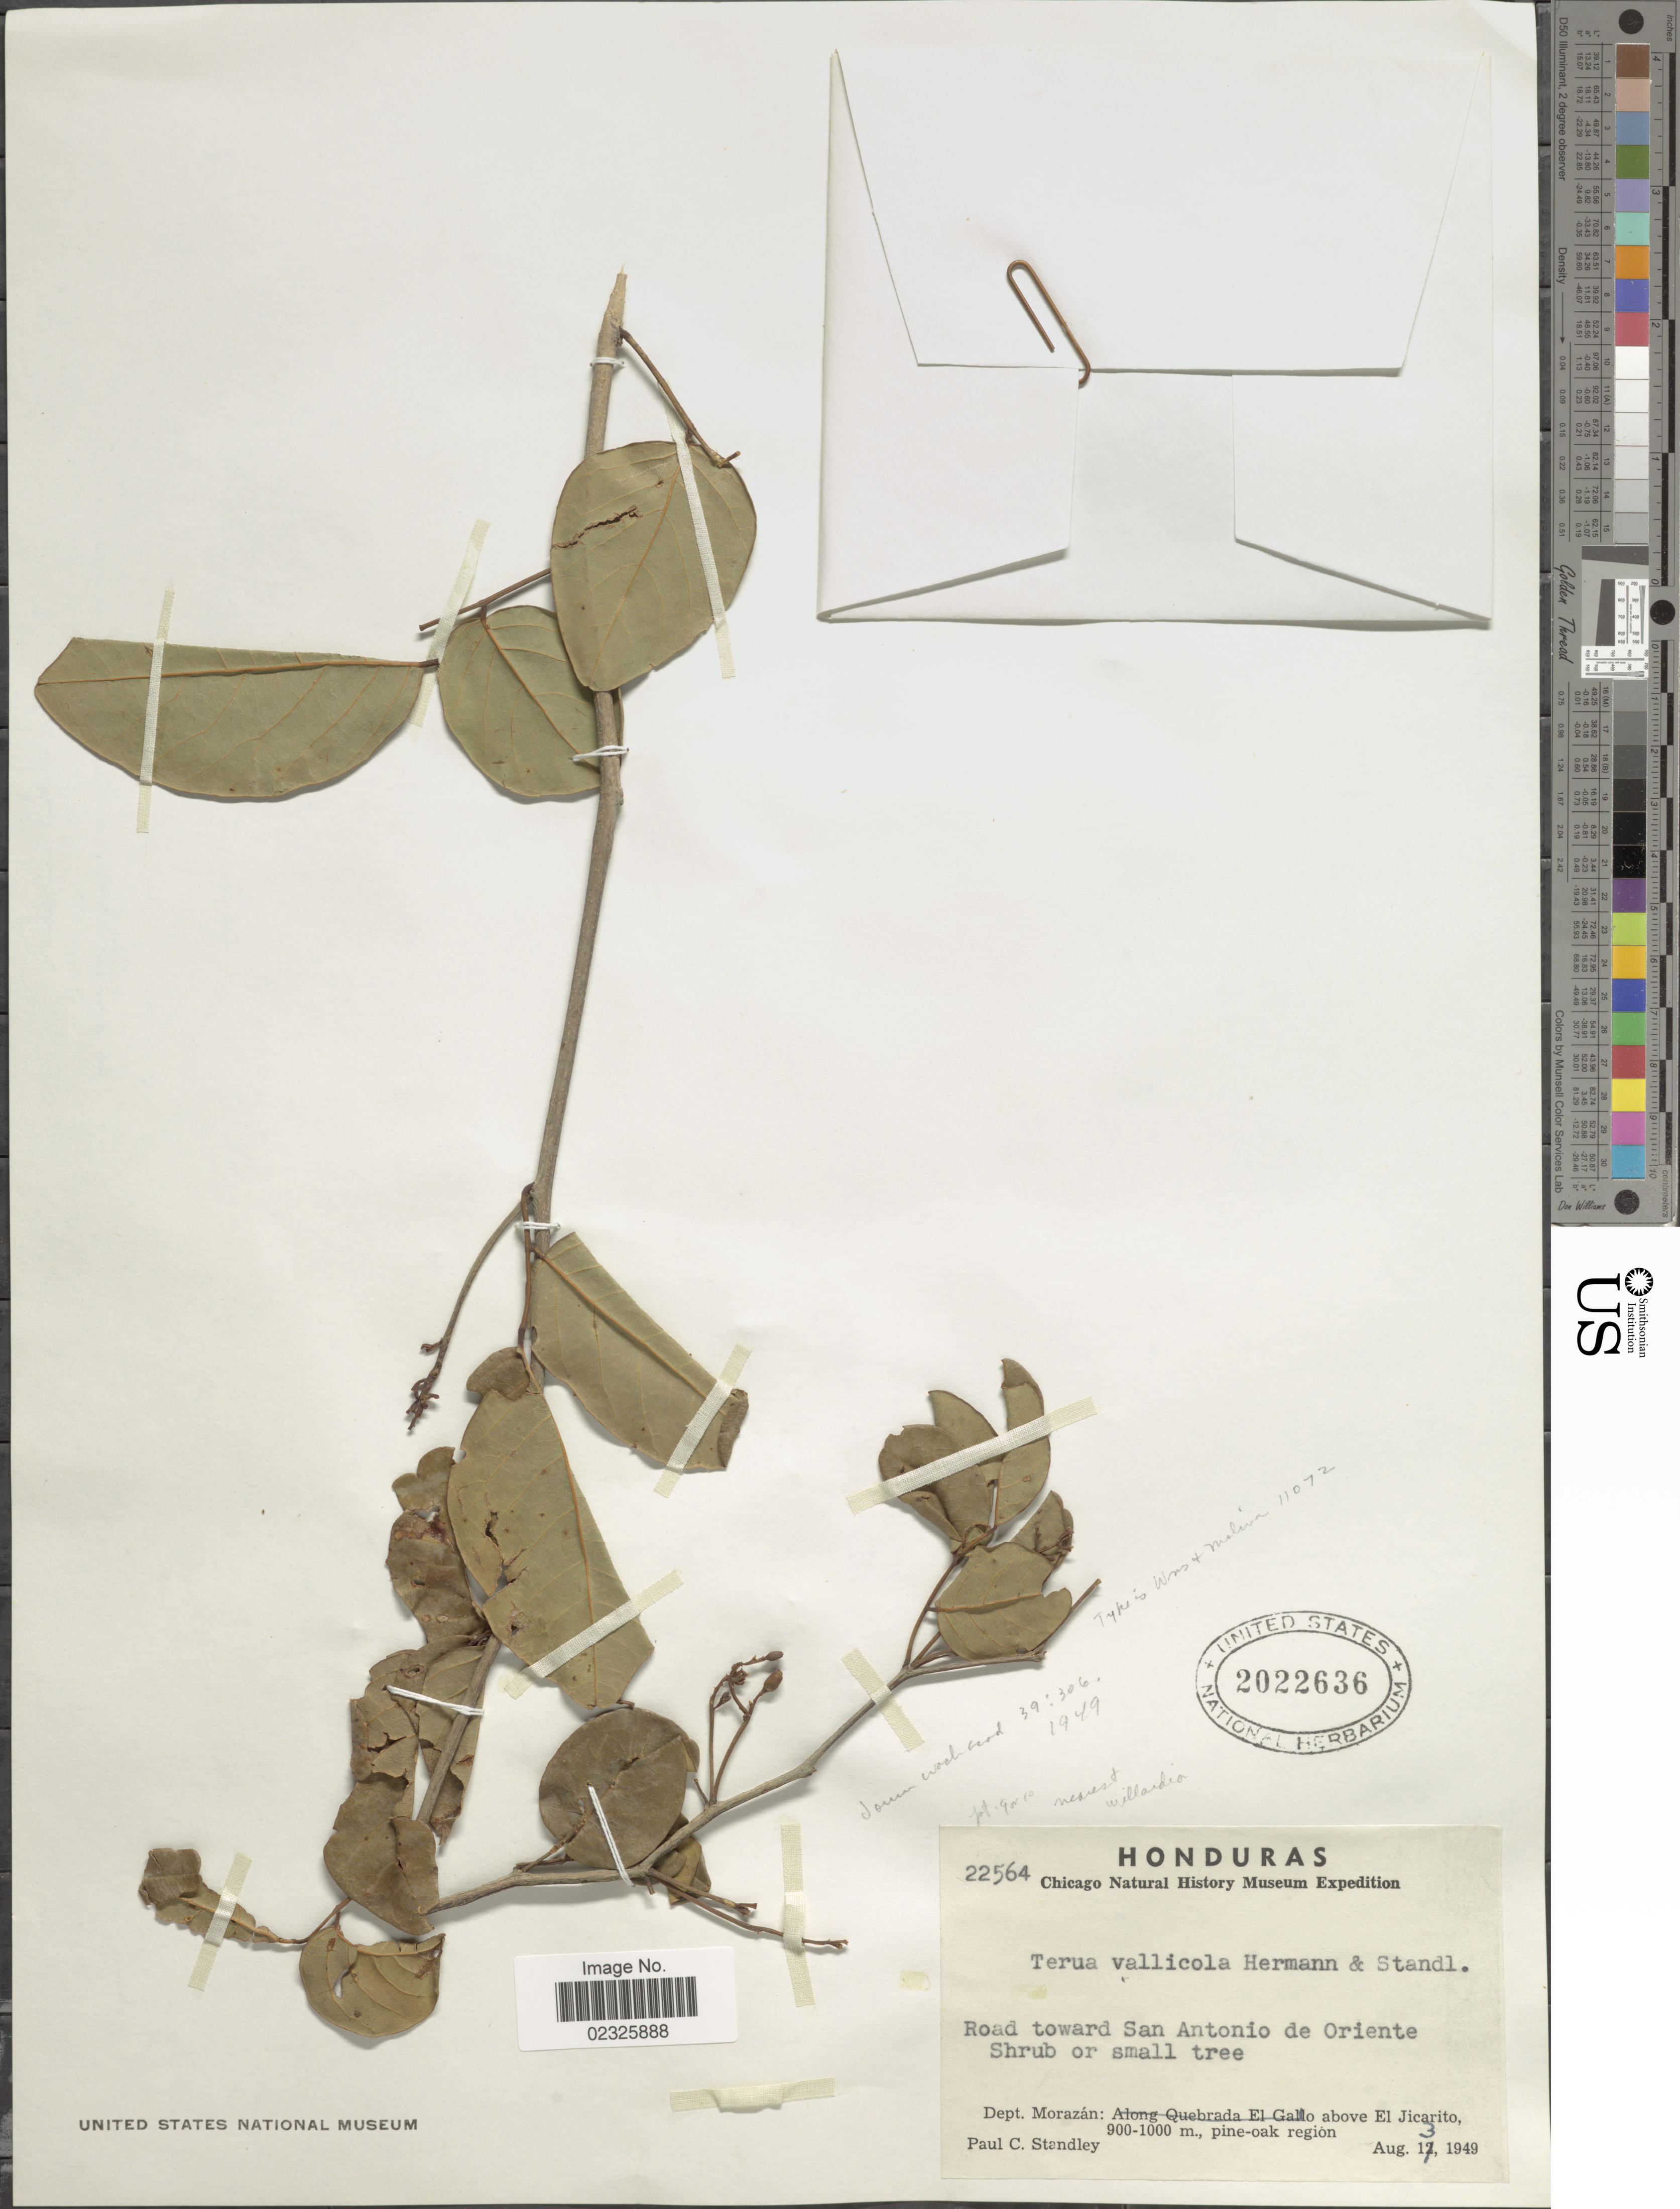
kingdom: Plantae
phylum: Tracheophyta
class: Magnoliopsida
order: Fabales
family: Fabaceae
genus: Lonchocarpus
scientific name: Lonchocarpus vallicola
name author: (Standl. & F.J. Herm.) M. Sousa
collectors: P. C. Standley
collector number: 22564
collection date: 1949-08-03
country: Honduras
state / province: Fco. Morazán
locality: Road toward San Antonio de Oriente, above El Jicarito, pine oak region, Dept. Morazán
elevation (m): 900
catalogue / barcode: US 2022636